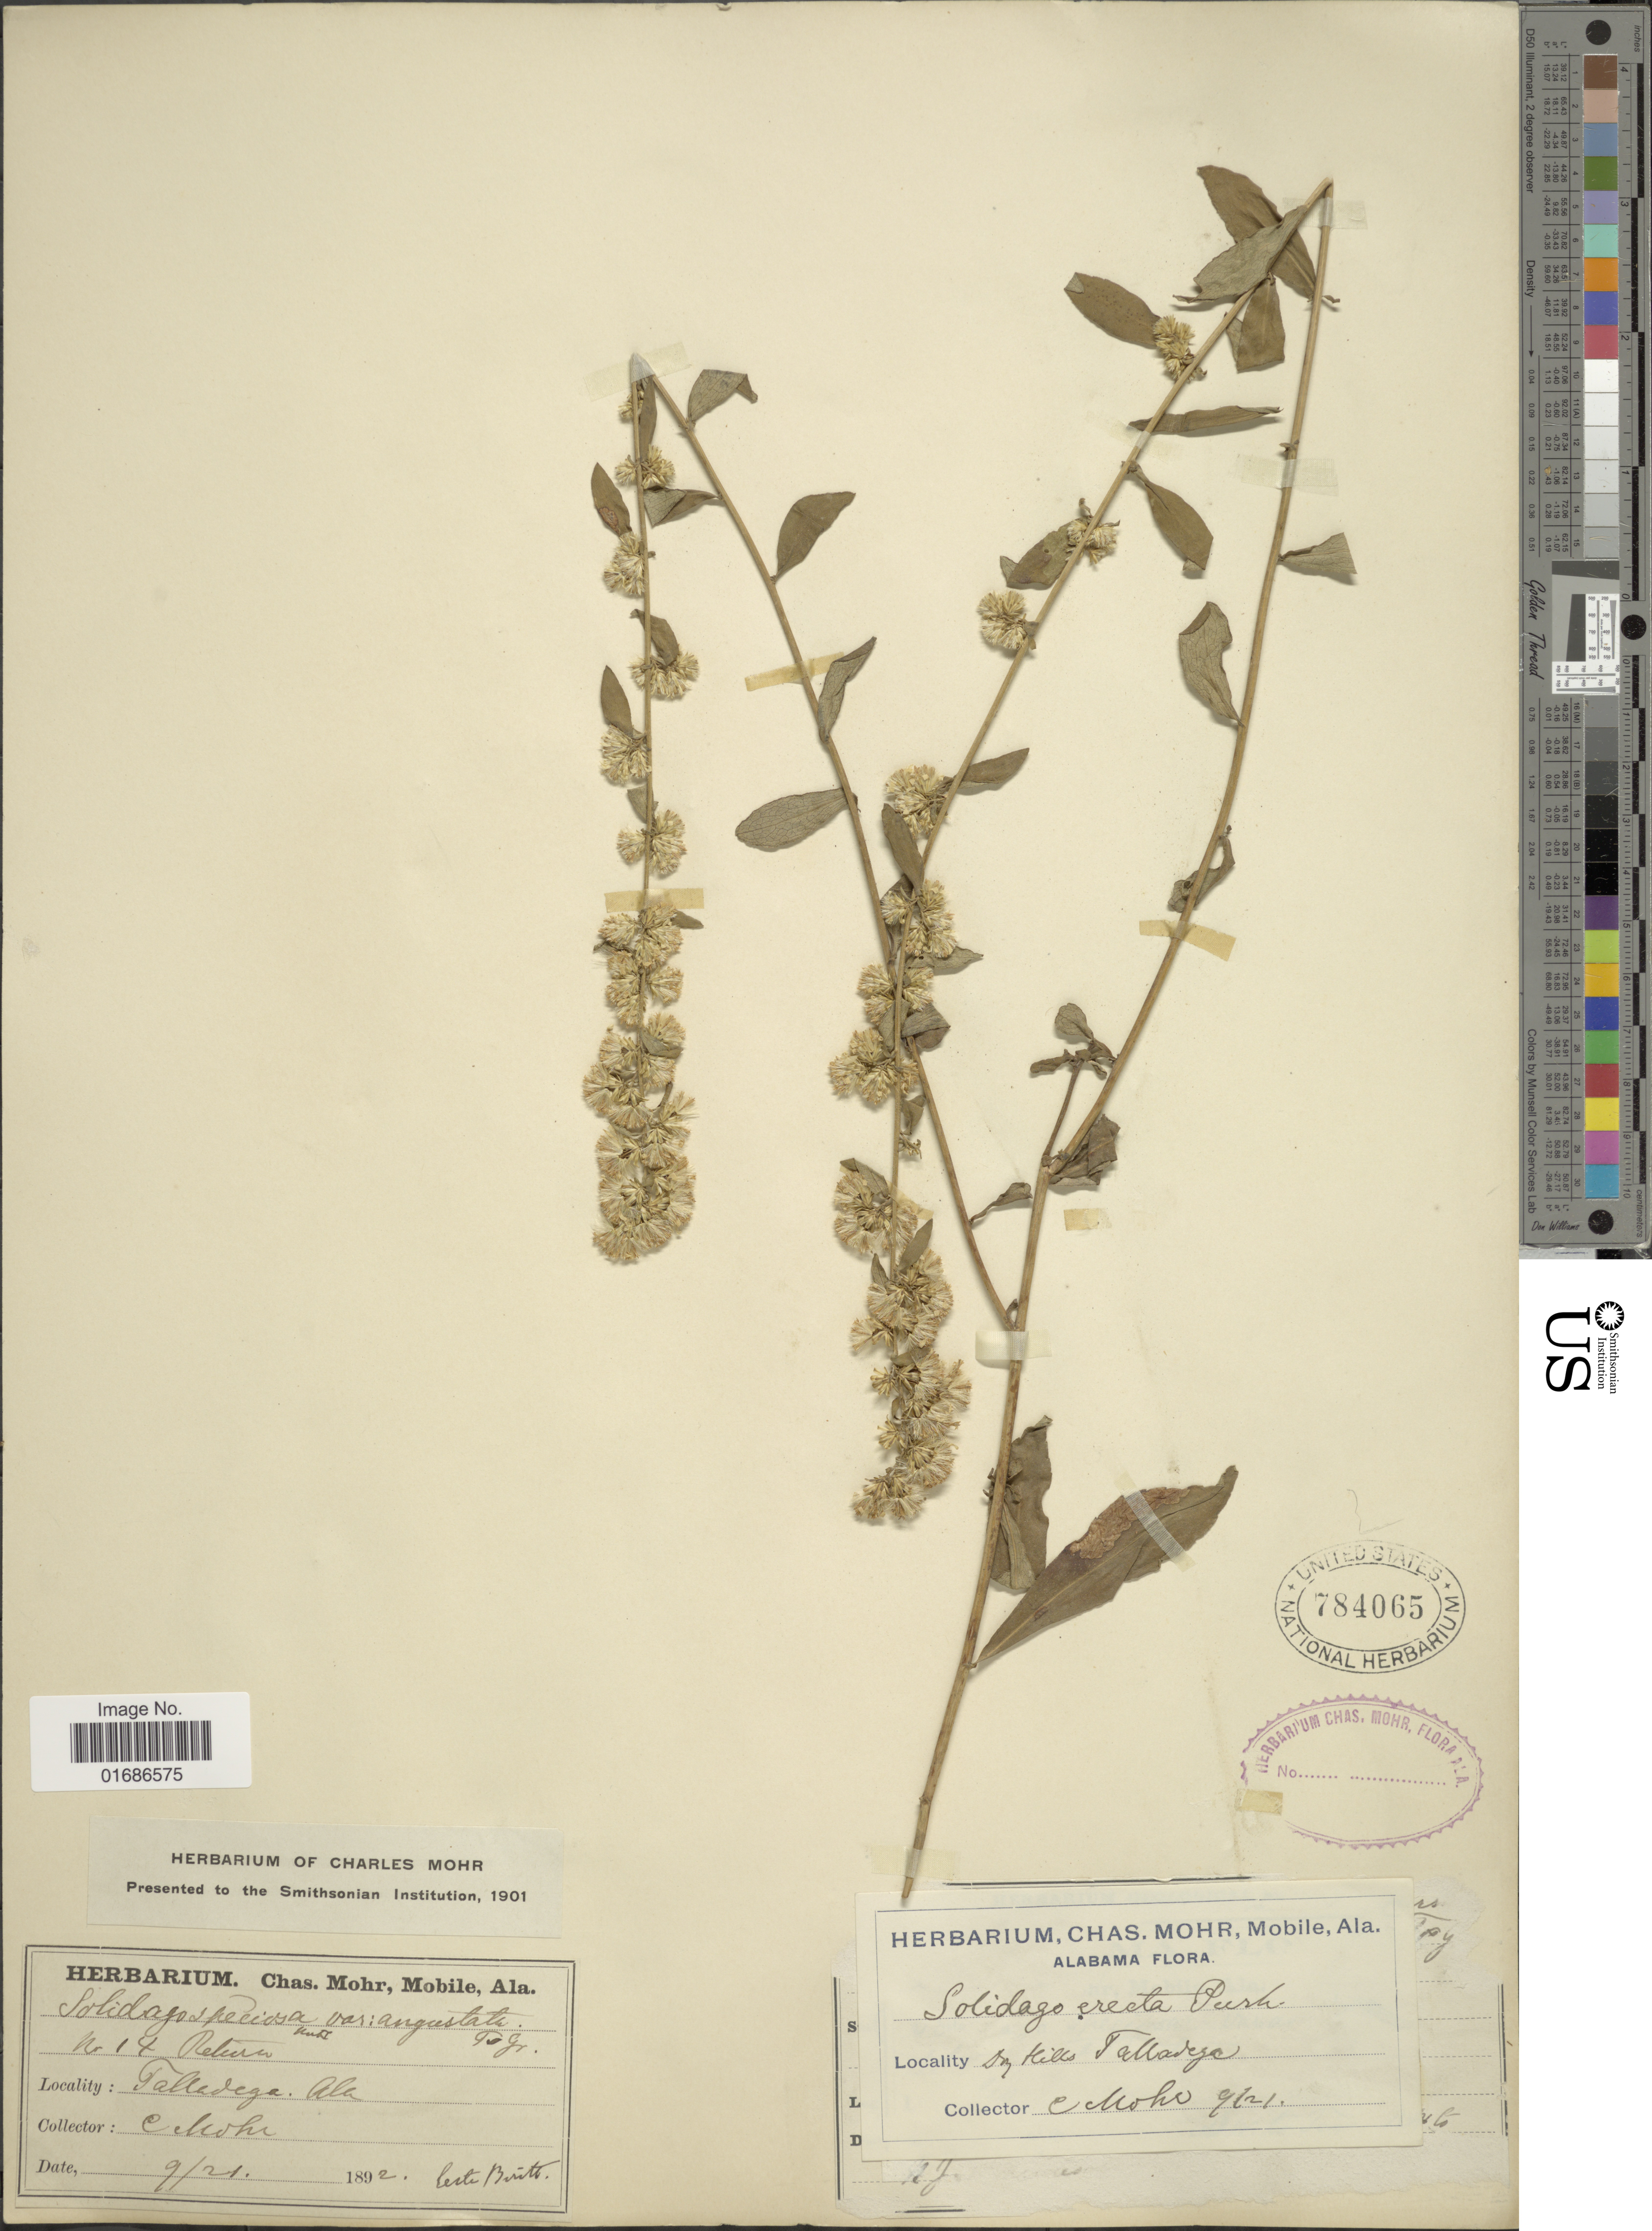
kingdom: Plantae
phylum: Tracheophyta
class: Magnoliopsida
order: Asterales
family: Asteraceae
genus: Solidago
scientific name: Solidago erecta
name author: Pursh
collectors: Mohr, C. T. (herbarium)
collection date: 1892-09-21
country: United States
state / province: Alabama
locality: Dry hills Talladega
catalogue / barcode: US 784065